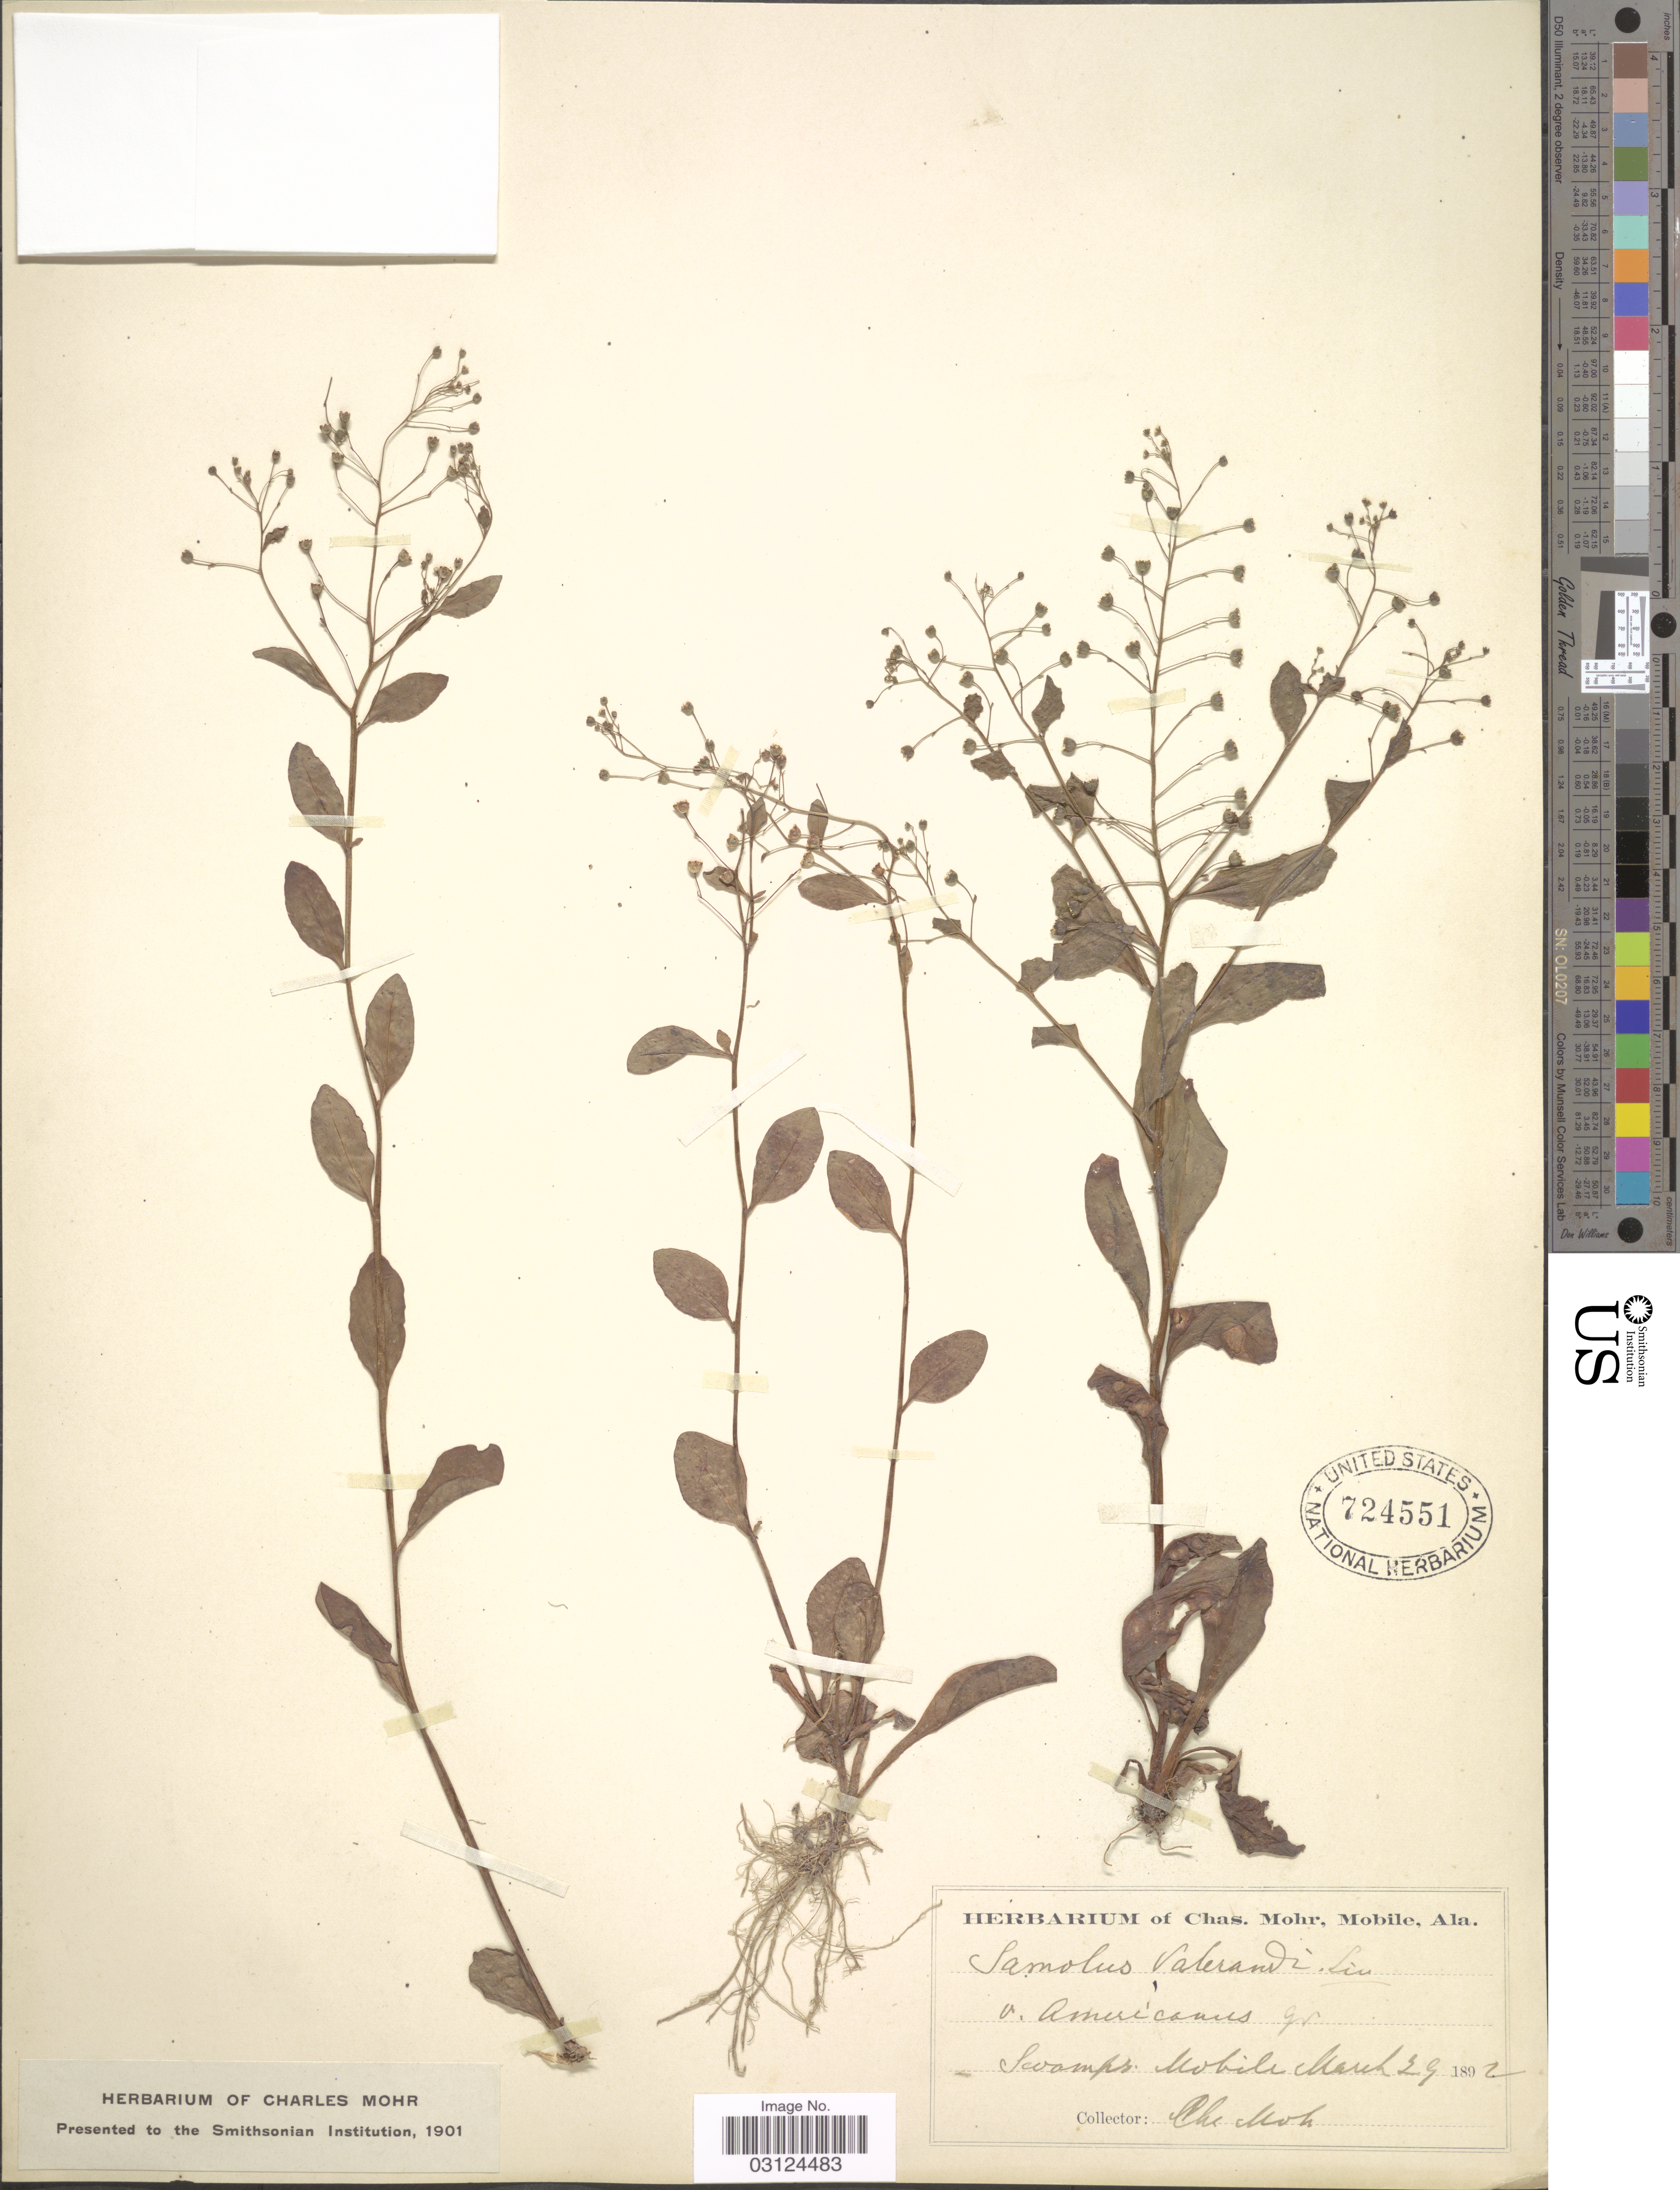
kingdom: Plantae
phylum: Tracheophyta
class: Magnoliopsida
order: Ericales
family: Primulaceae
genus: Samolus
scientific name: Samolus parviflorus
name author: Raf.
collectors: Mohr, C. T. (herbarium)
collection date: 1892-03-29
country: United States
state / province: Alabama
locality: Swamps, Mobile.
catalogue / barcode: US 724551